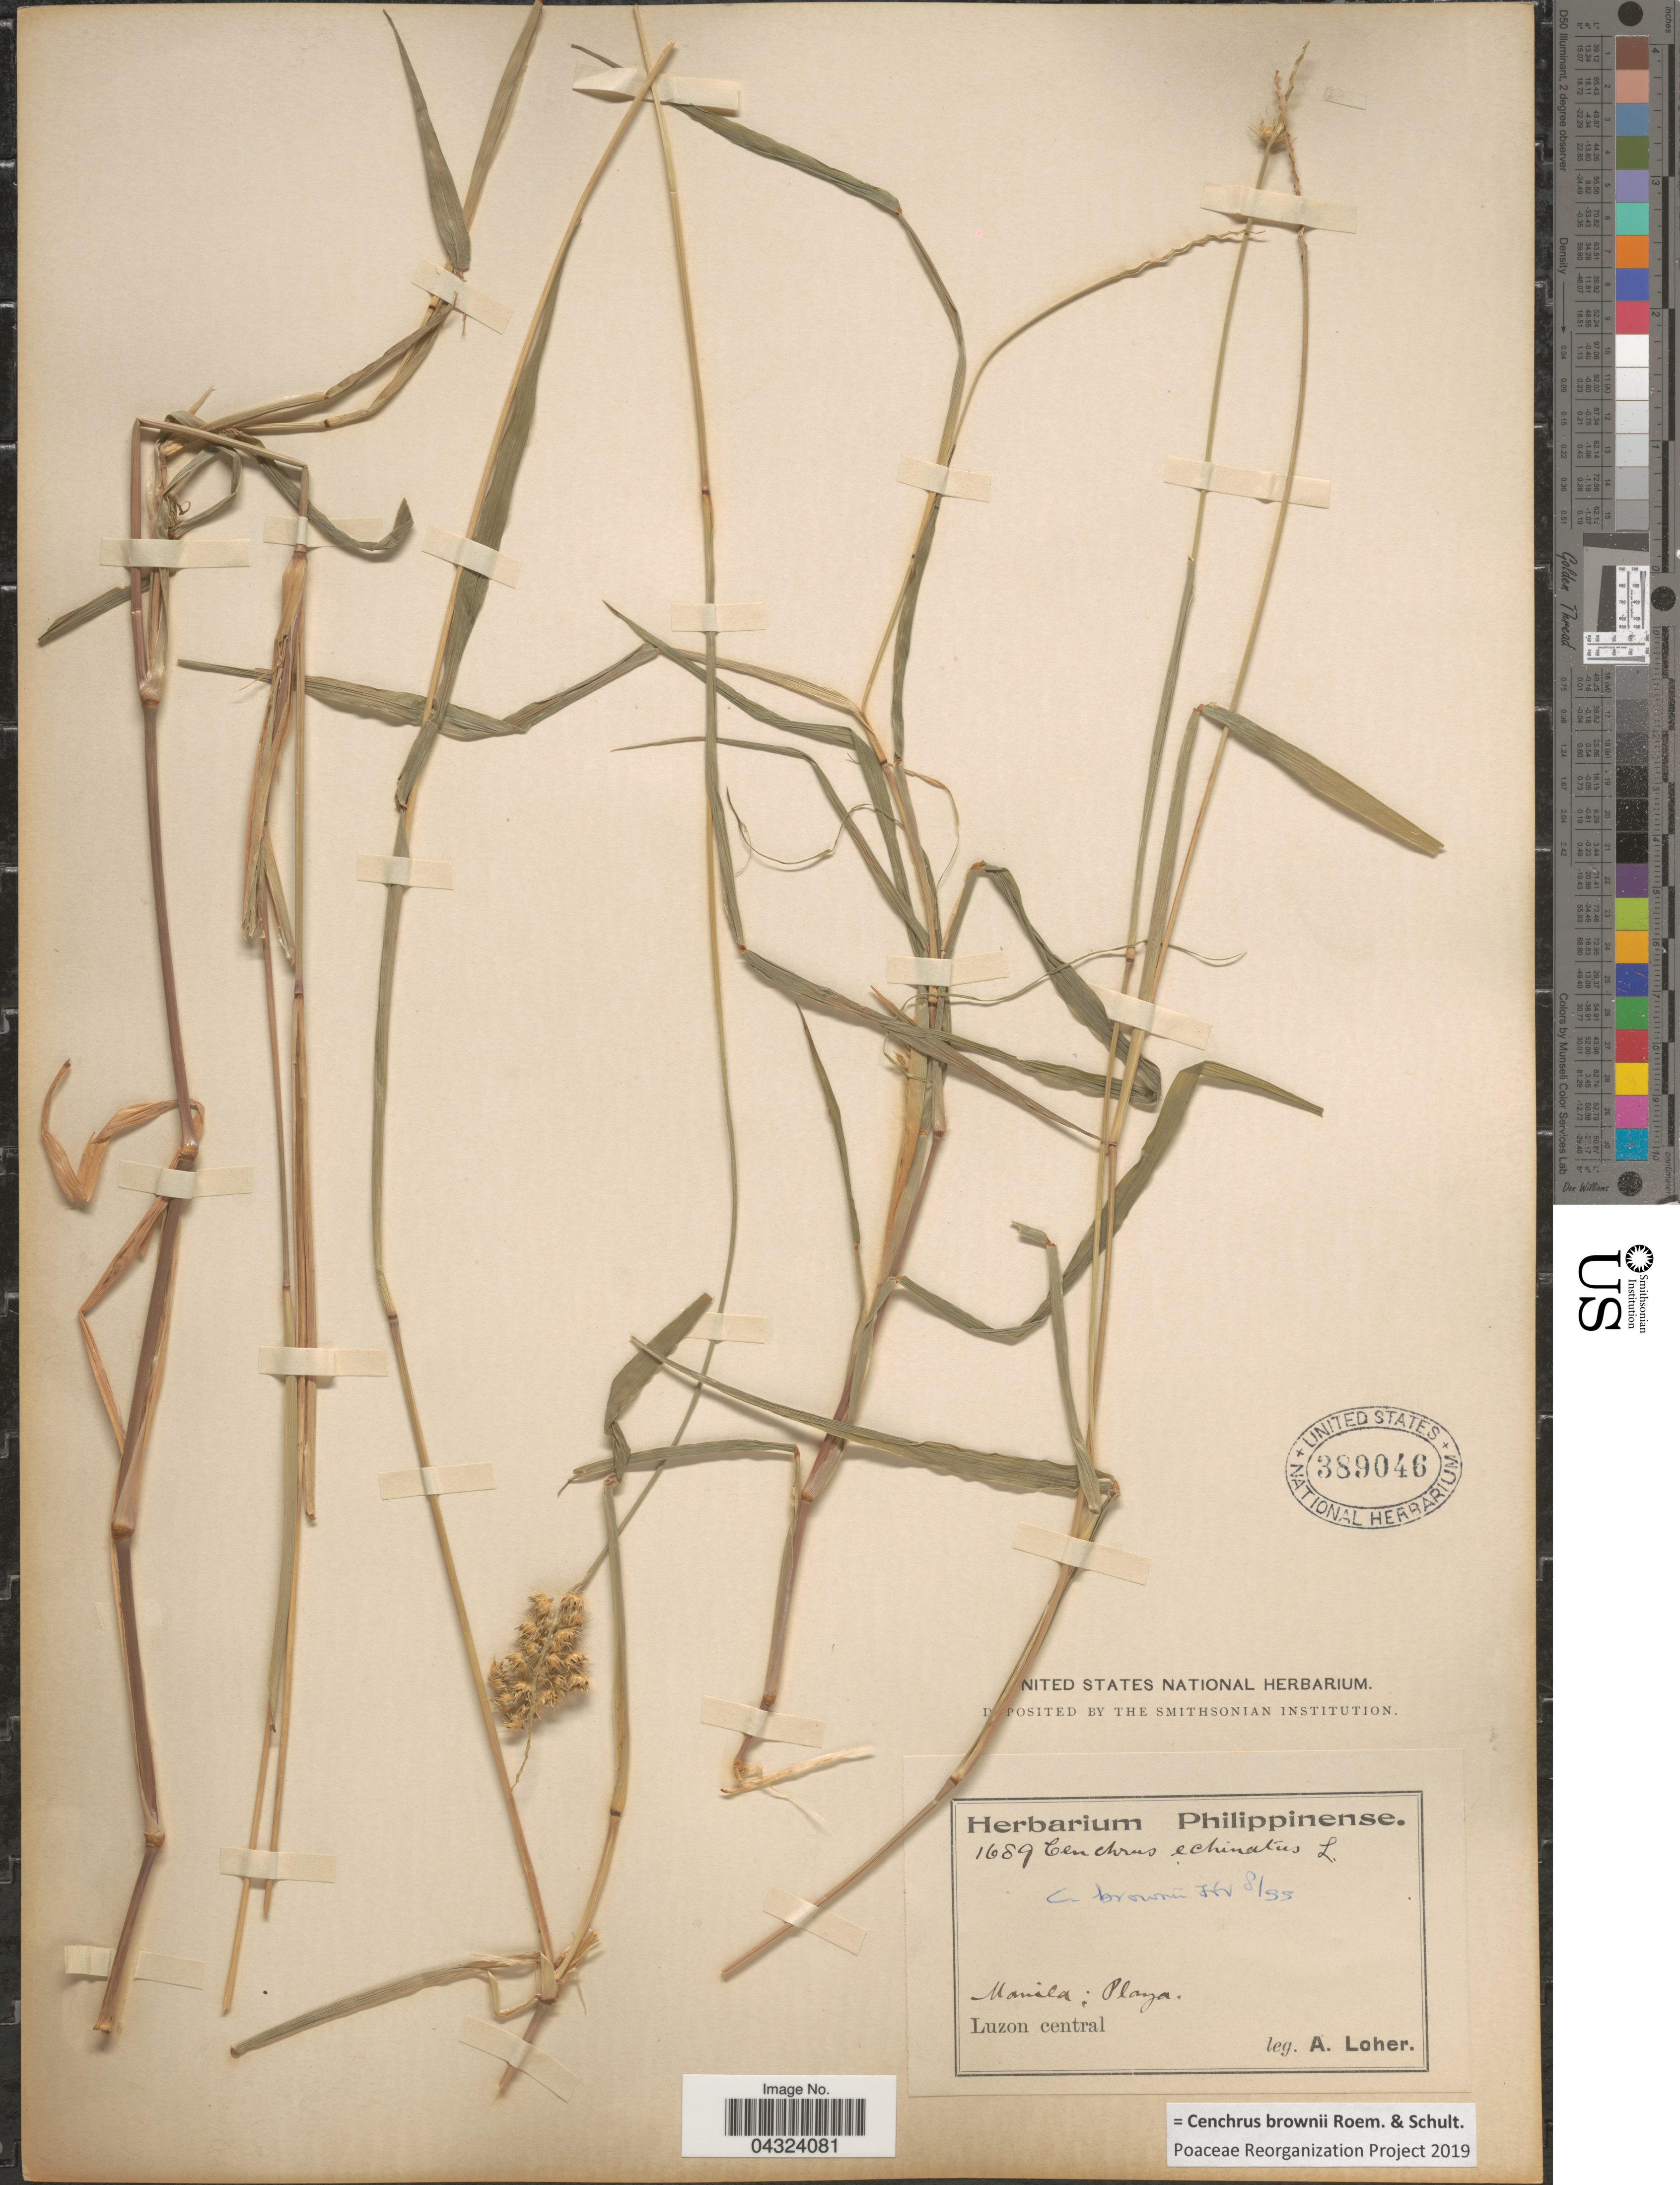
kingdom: Plantae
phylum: Tracheophyta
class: Liliopsida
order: Poales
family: Poaceae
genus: Cenchrus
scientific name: Cenchrus brownii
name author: Roem. & Schult.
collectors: A. Loher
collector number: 1689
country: Philippines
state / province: Central Luzon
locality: Manila; Playa. Luzon central.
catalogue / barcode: US 389046